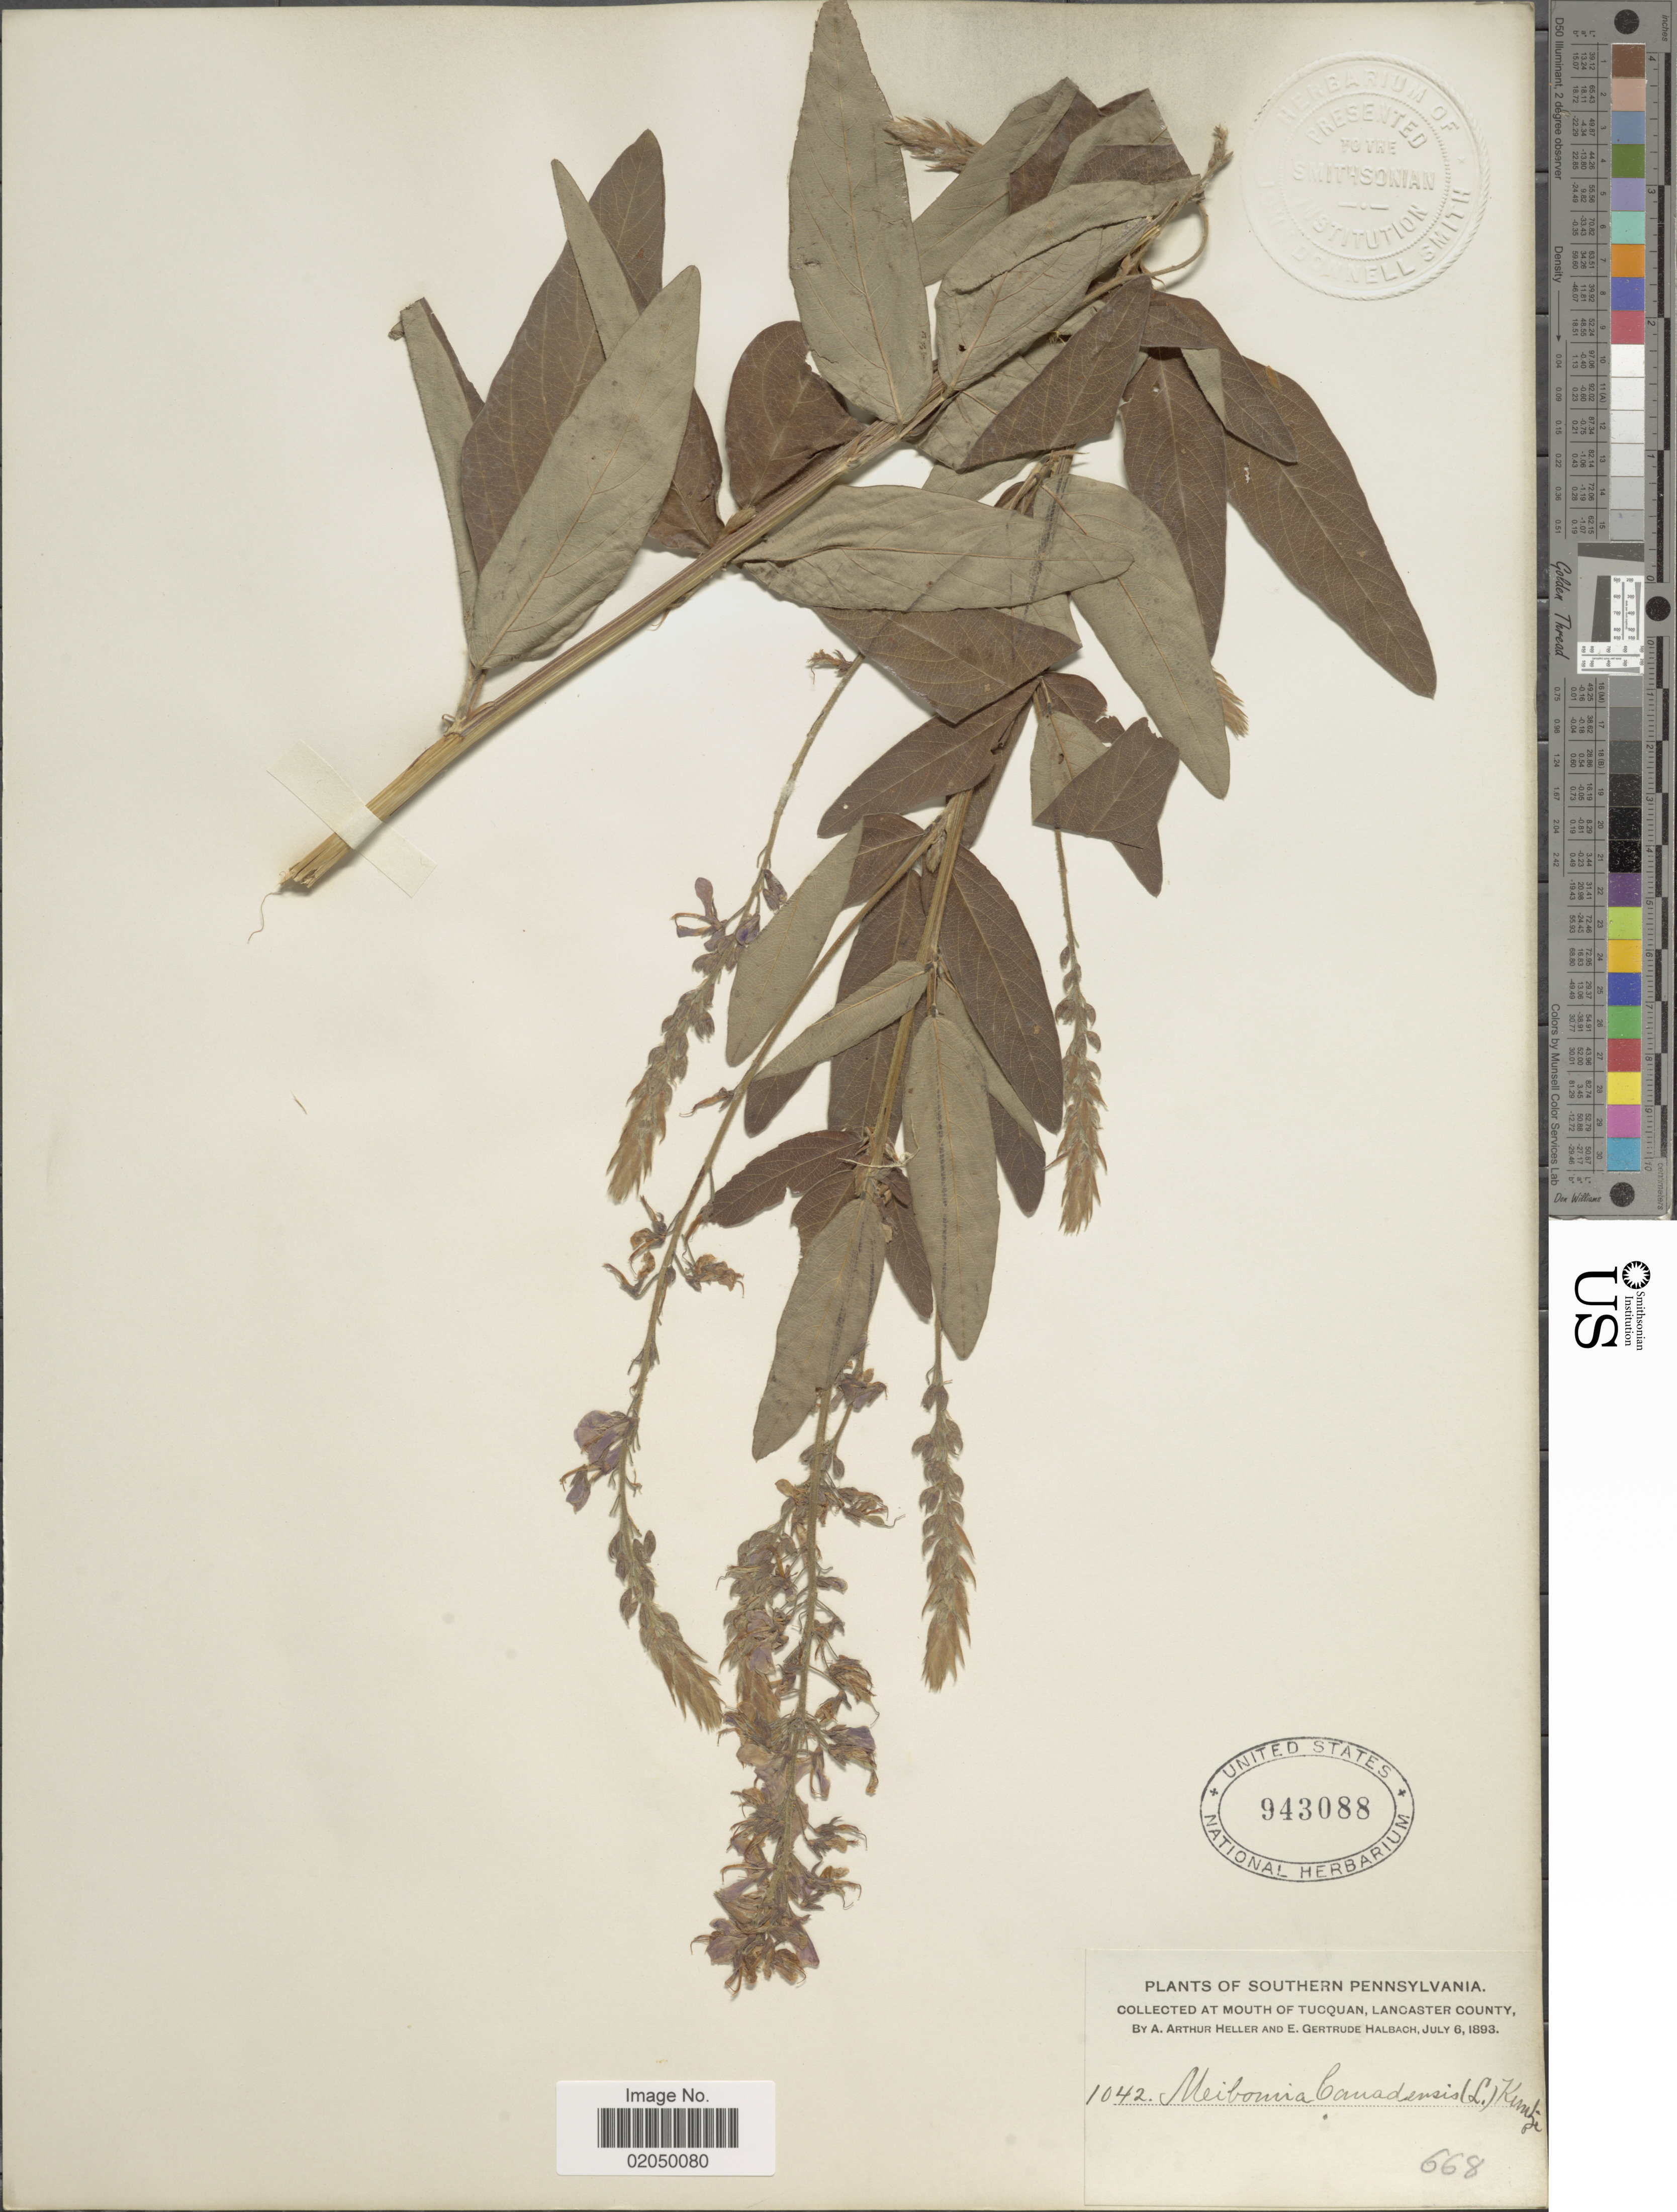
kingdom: Plantae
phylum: Tracheophyta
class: Magnoliopsida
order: Fabales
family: Fabaceae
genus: Desmodium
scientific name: Desmodium canadense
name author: (L.) DC.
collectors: A. A. Heller & E. G. Halbach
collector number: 1042/668?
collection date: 1893-07-06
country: United States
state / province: Pennsylvania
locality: Southern Pennsylvania. At mouth of Tucquan, Lancaster County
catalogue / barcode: US 943088